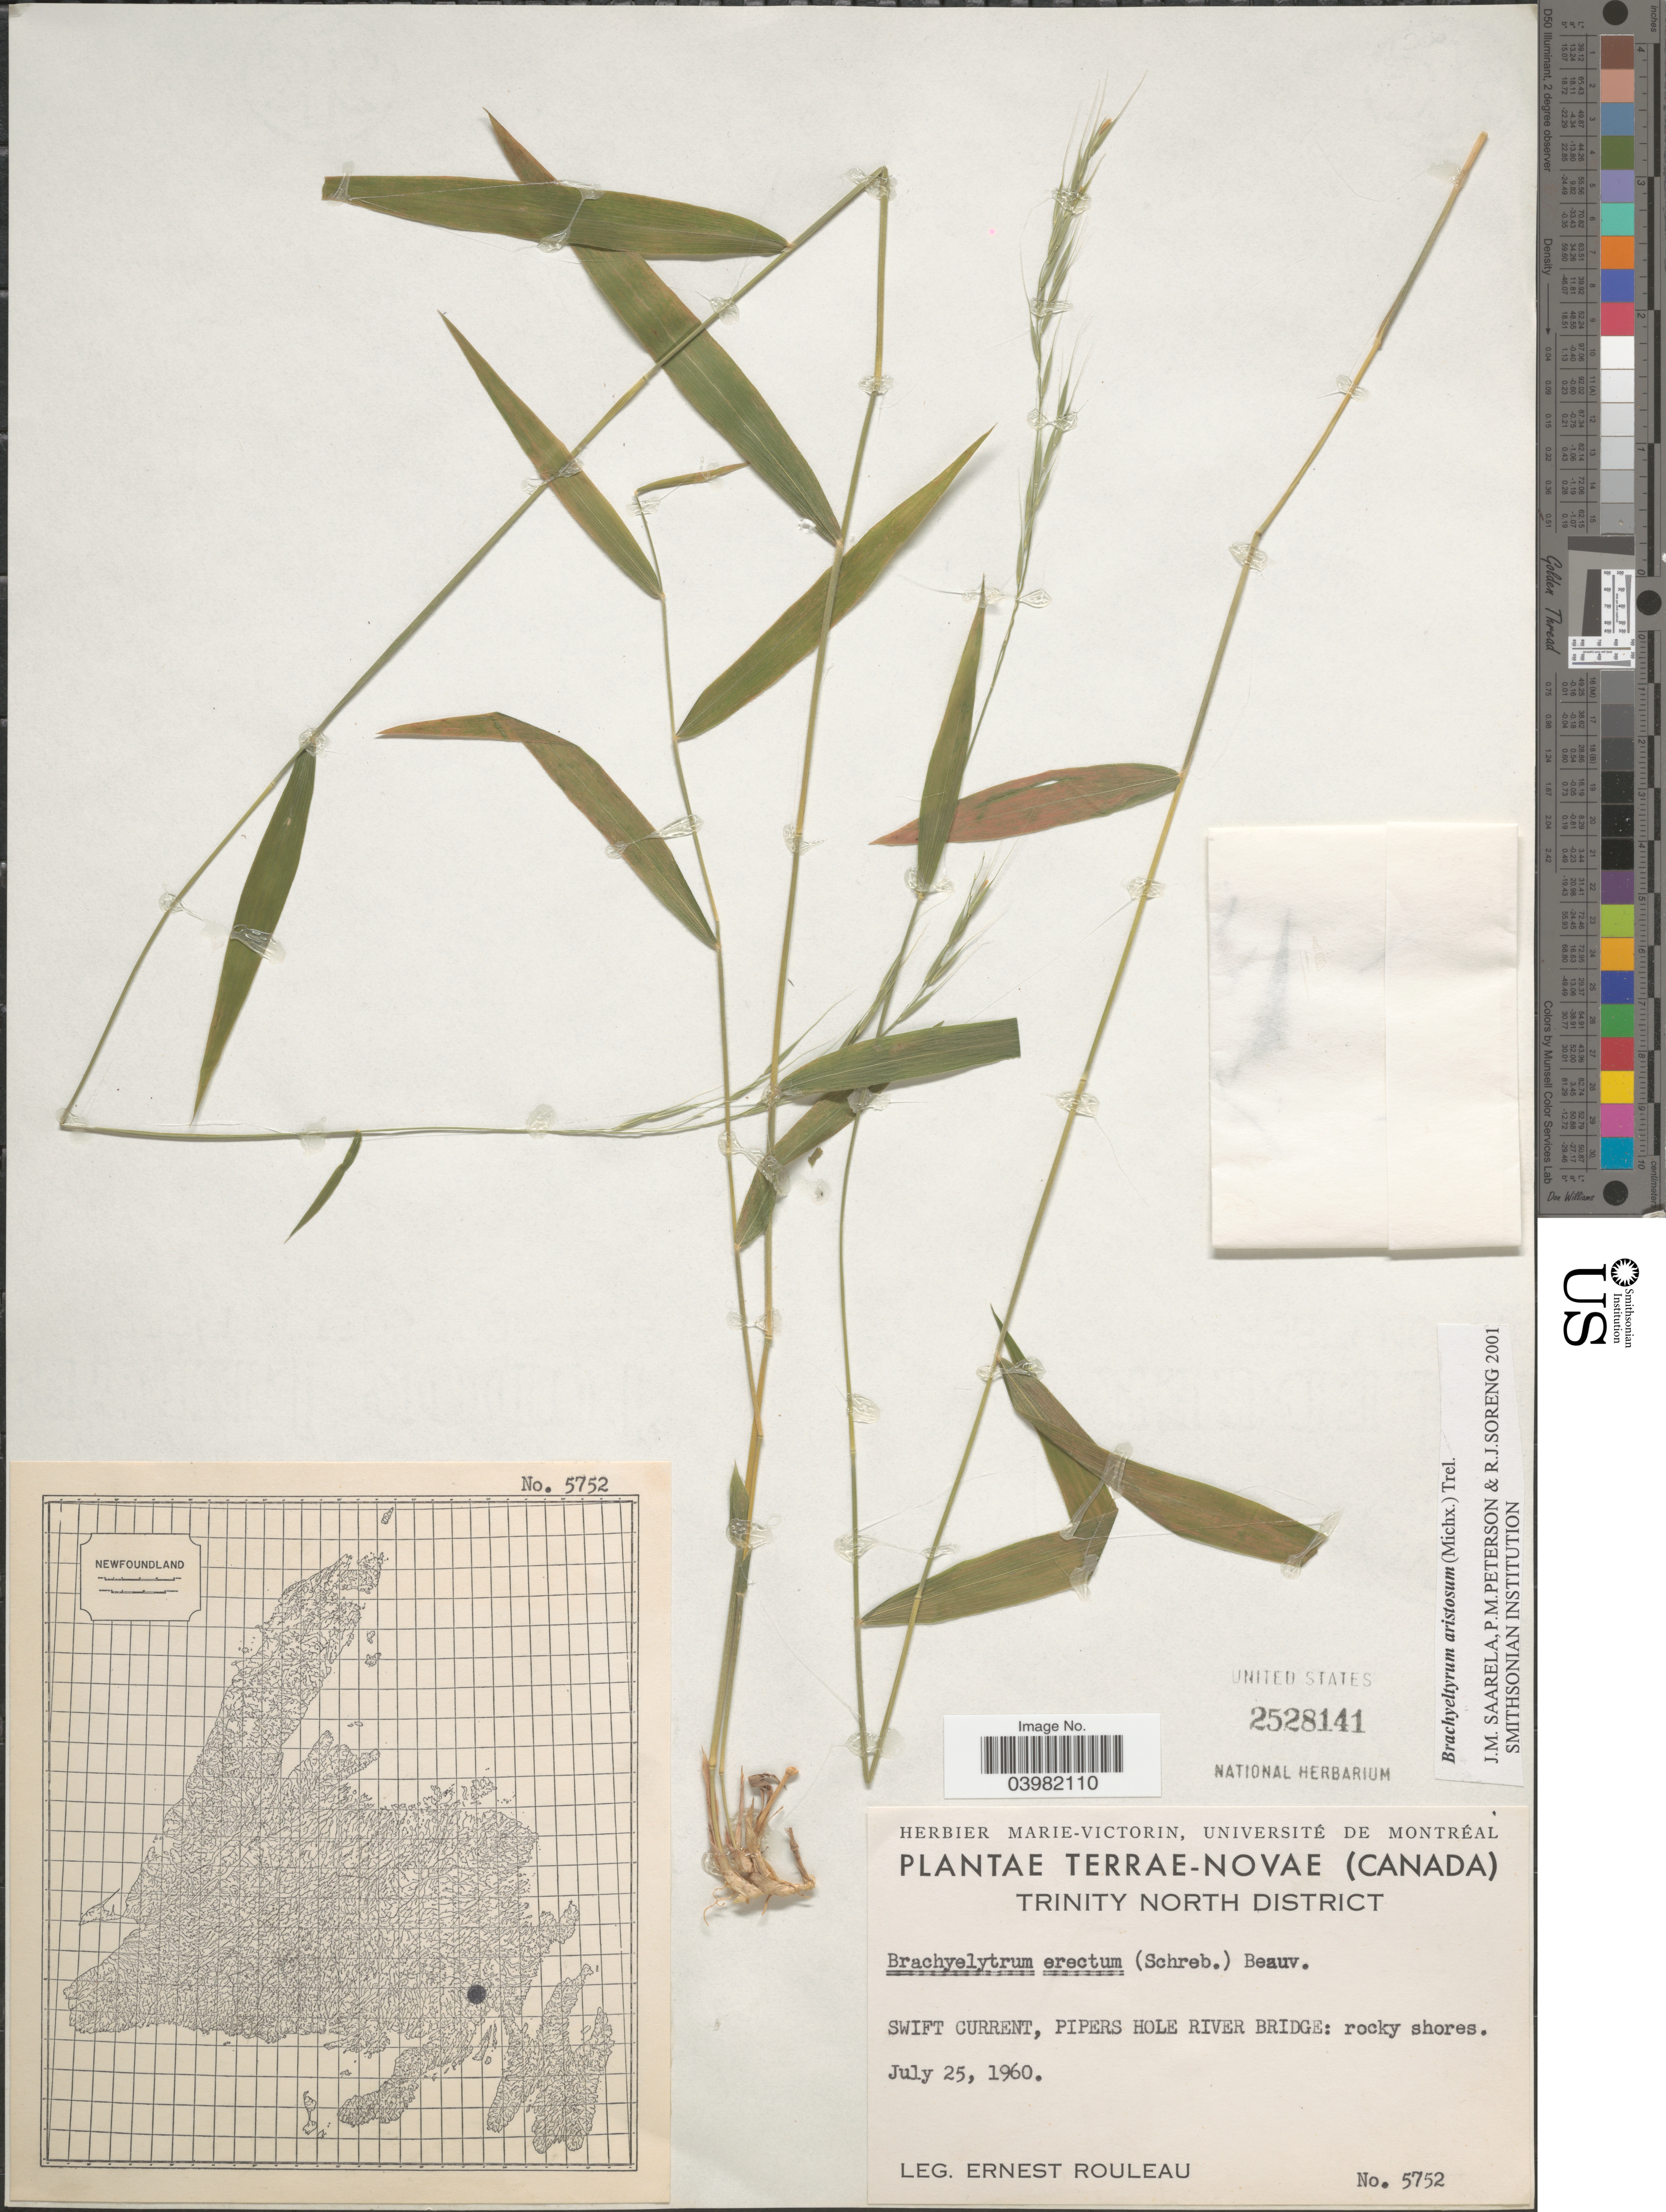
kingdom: Plantae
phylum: Tracheophyta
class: Liliopsida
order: Poales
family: Poaceae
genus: Brachyelytrum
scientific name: Brachyelytrum aristosum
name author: (Michx.) P. Beauv. ex Trel.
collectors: J. Rouleau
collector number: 5752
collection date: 1960-07-25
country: Canada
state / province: Newfoundland and Labrador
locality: Terrae-Novae. Trinity North District. Swift Current, Pipers Hole River Bridge.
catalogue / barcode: US 2528141